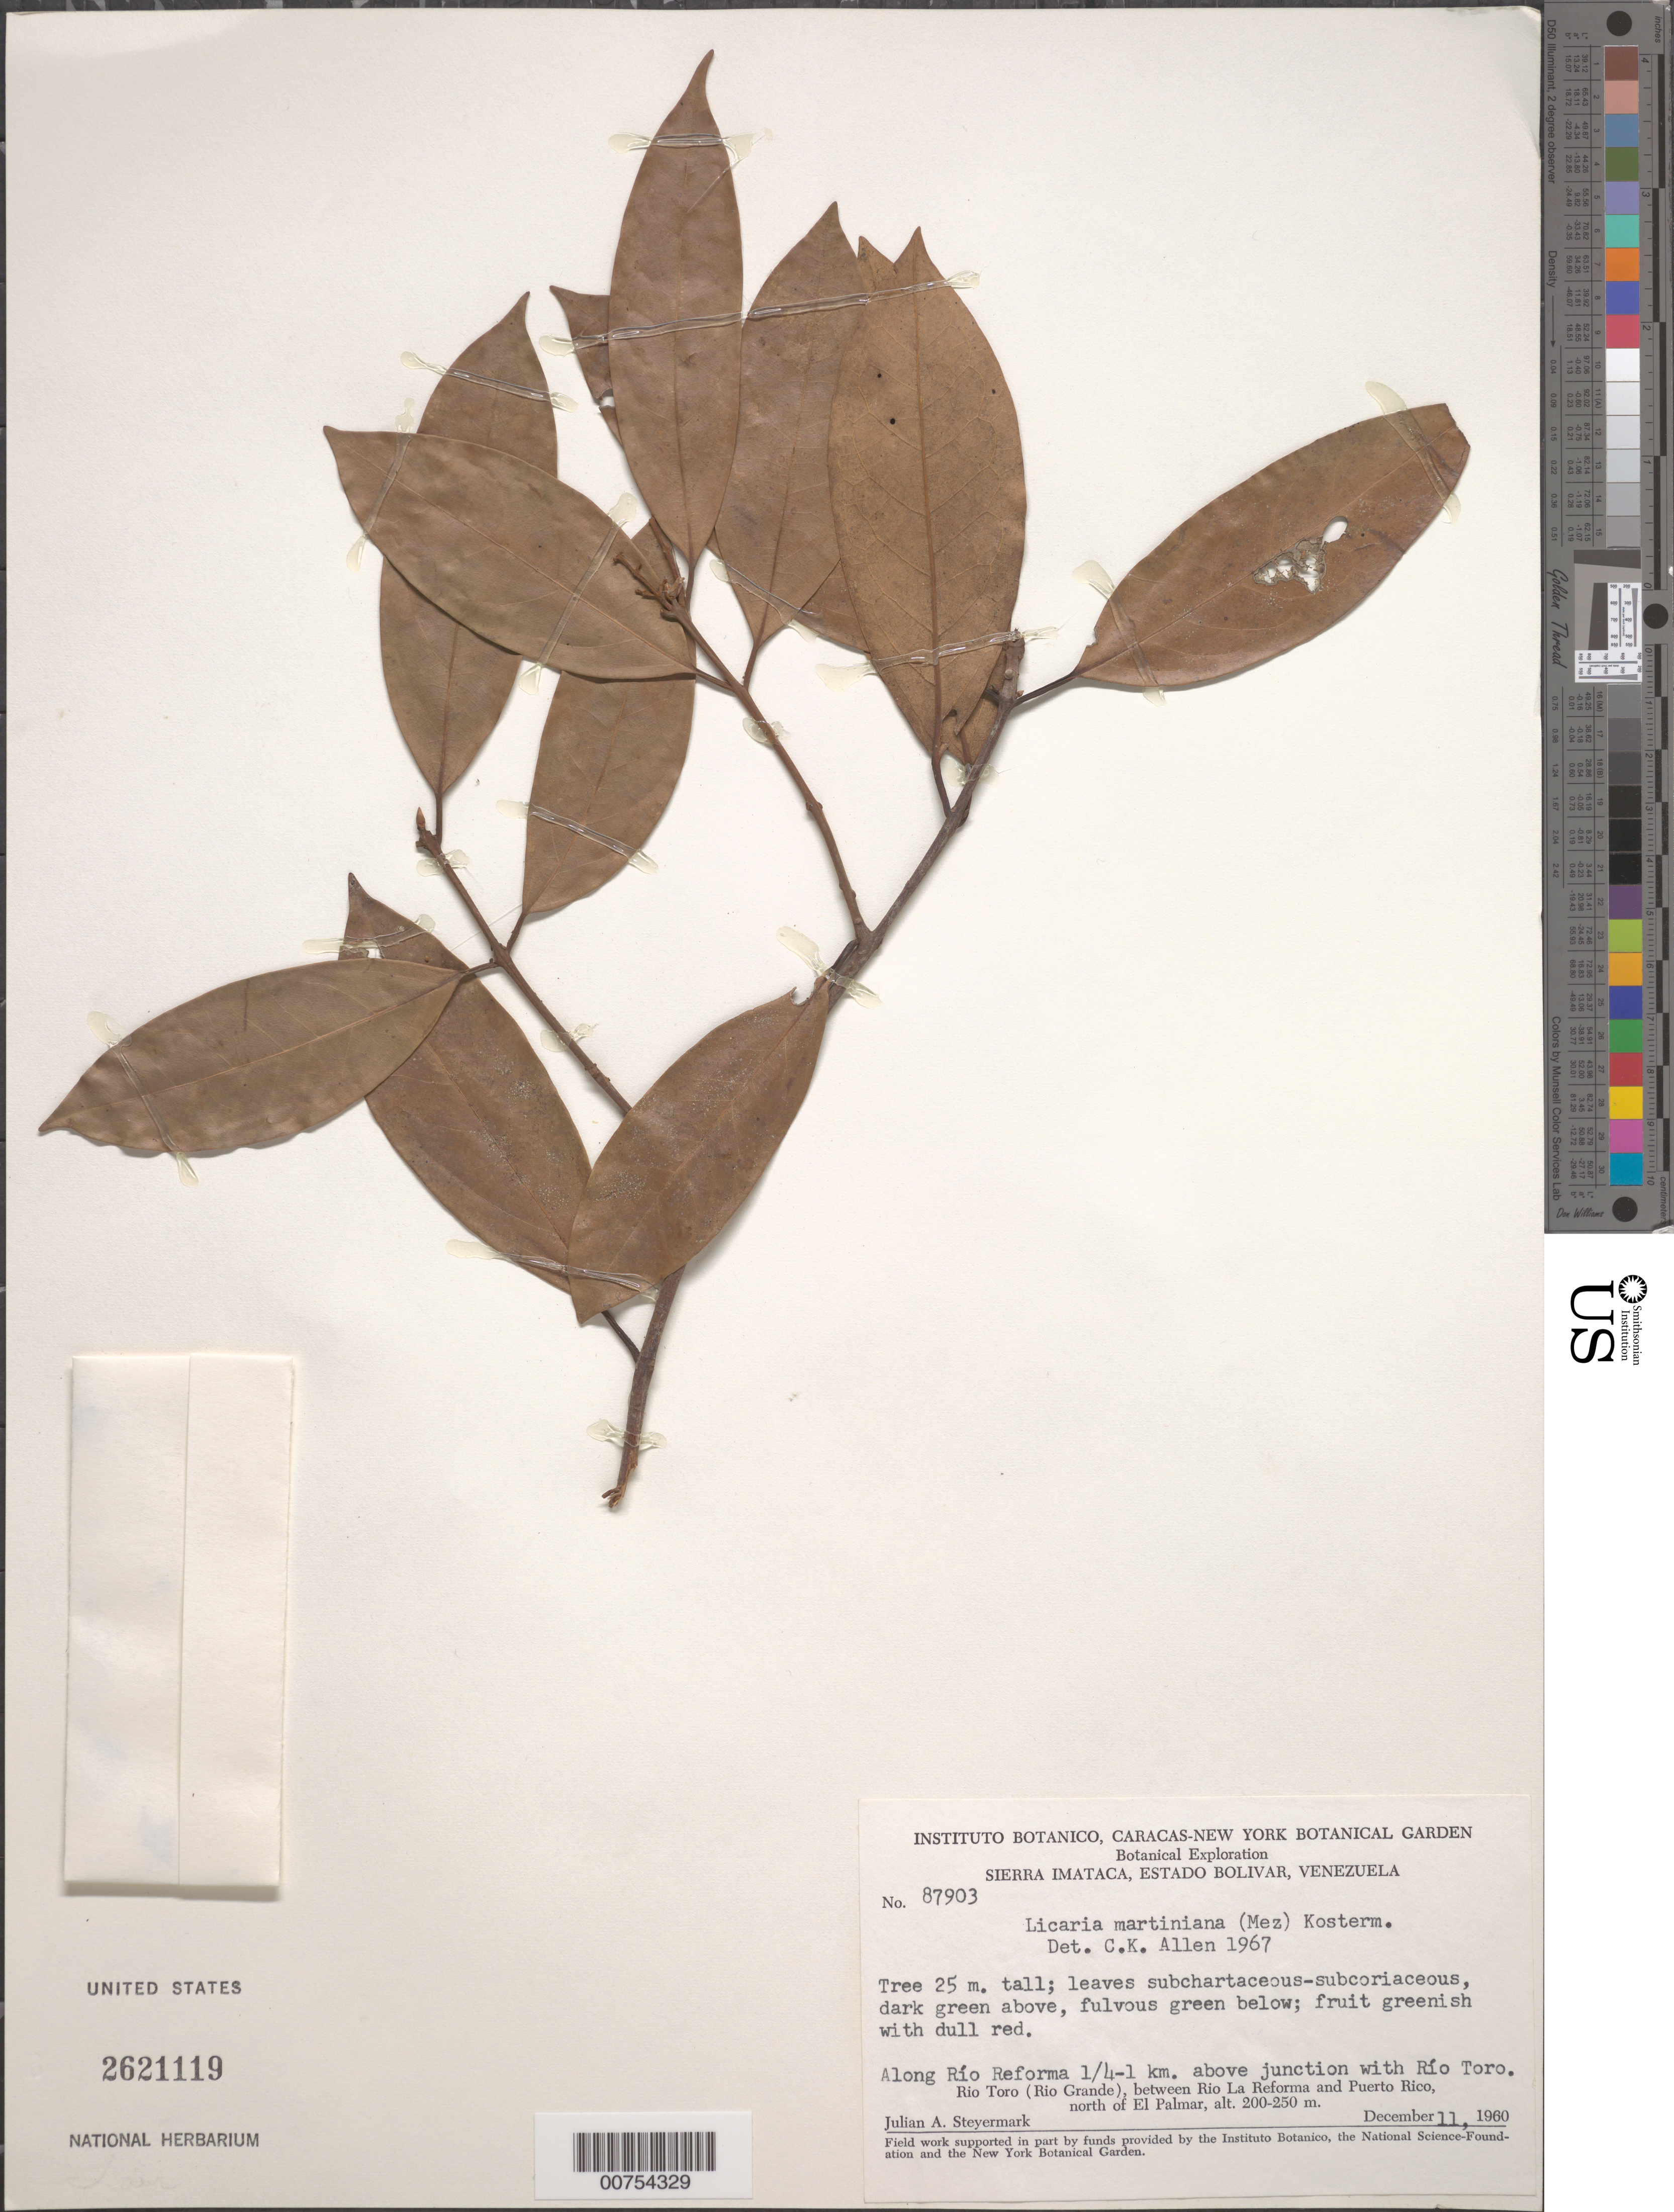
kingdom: Plantae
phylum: Tracheophyta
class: Magnoliopsida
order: Laurales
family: Lauraceae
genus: Licaria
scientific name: Licaria martiniana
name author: (Mez) Kosterm.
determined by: Allen, C. K.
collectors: J. Steyermark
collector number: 87903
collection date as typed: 11-Dec-60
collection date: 1960-12-11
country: Venezuela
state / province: Bolívar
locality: Río Reforma, 0.25-1 km above junction with Río Toro (Río Grande), between Río La Reforma and Puerto Rico, N of El Palmar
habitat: Along river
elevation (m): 200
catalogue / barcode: US 2621119